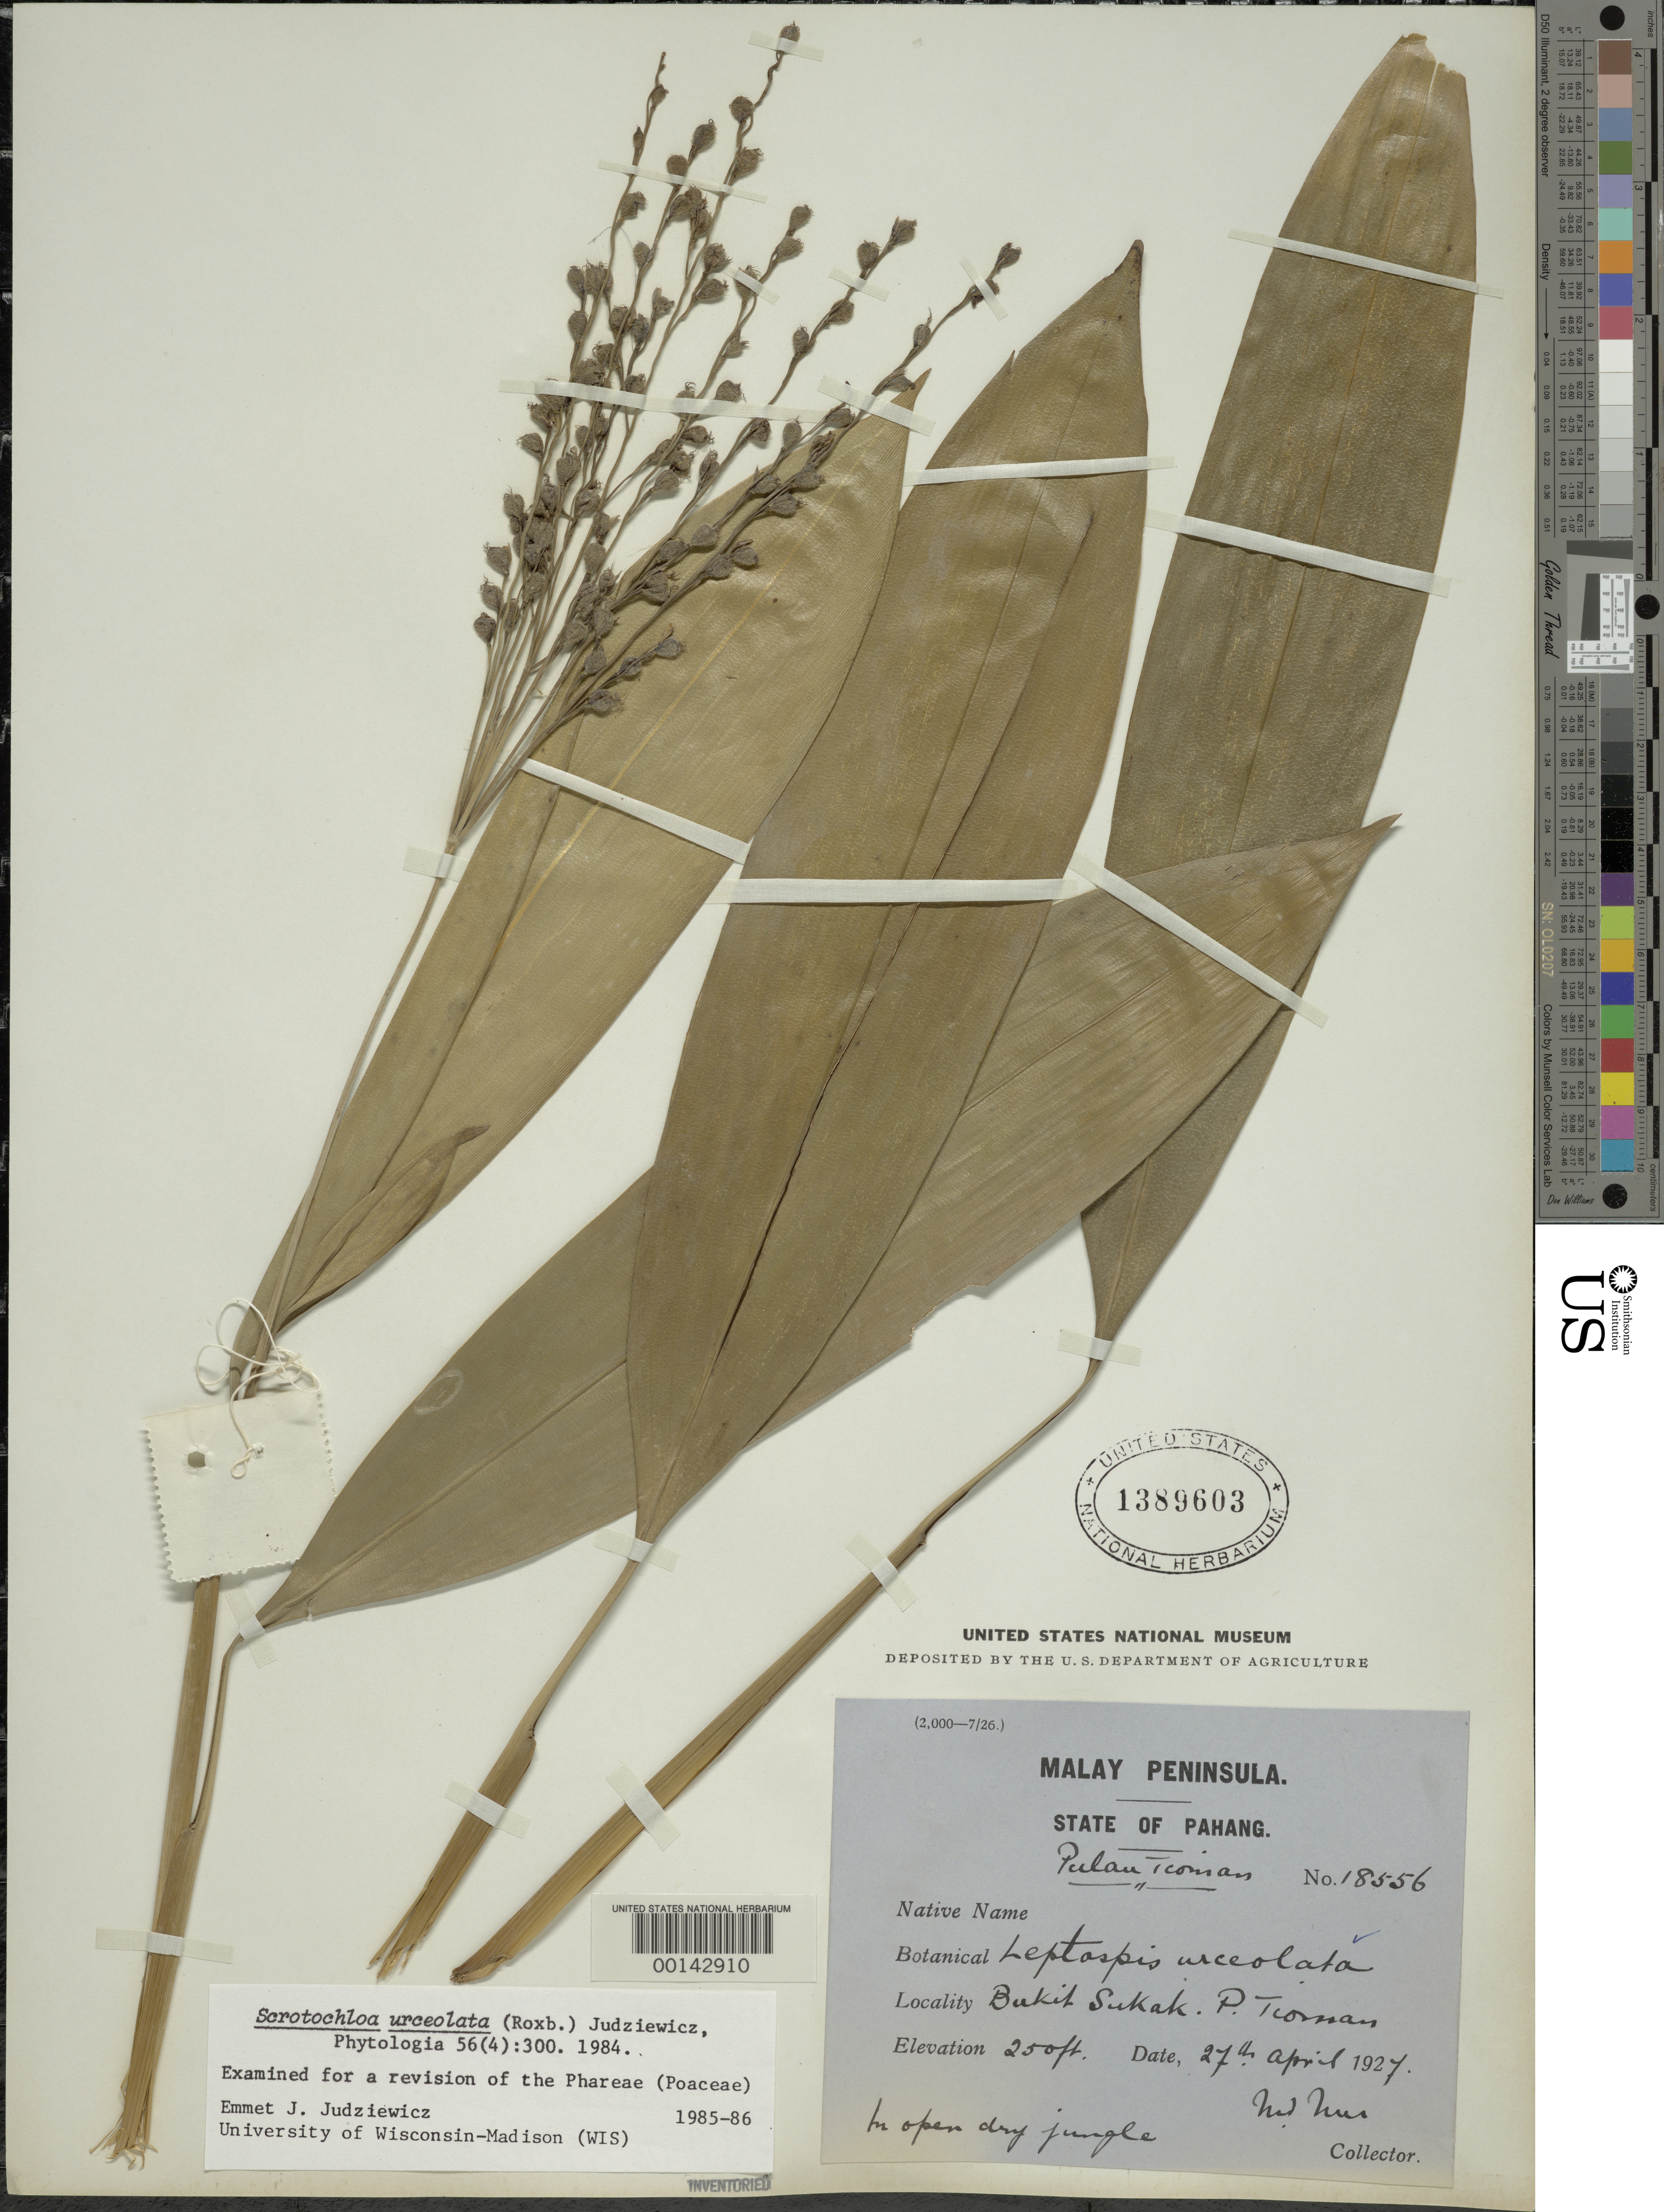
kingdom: Plantae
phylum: Tracheophyta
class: Liliopsida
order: Poales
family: Poaceae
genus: Scrotochloa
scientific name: Scrotochloa urceolata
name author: (Roxb.) Judz.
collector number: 18556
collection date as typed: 27 Apr 1927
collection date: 1927-04-27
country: Malaysia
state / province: Pahang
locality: Bukit sukak, pulau tconian [Malay Peninsula]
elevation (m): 76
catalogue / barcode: US 1389603